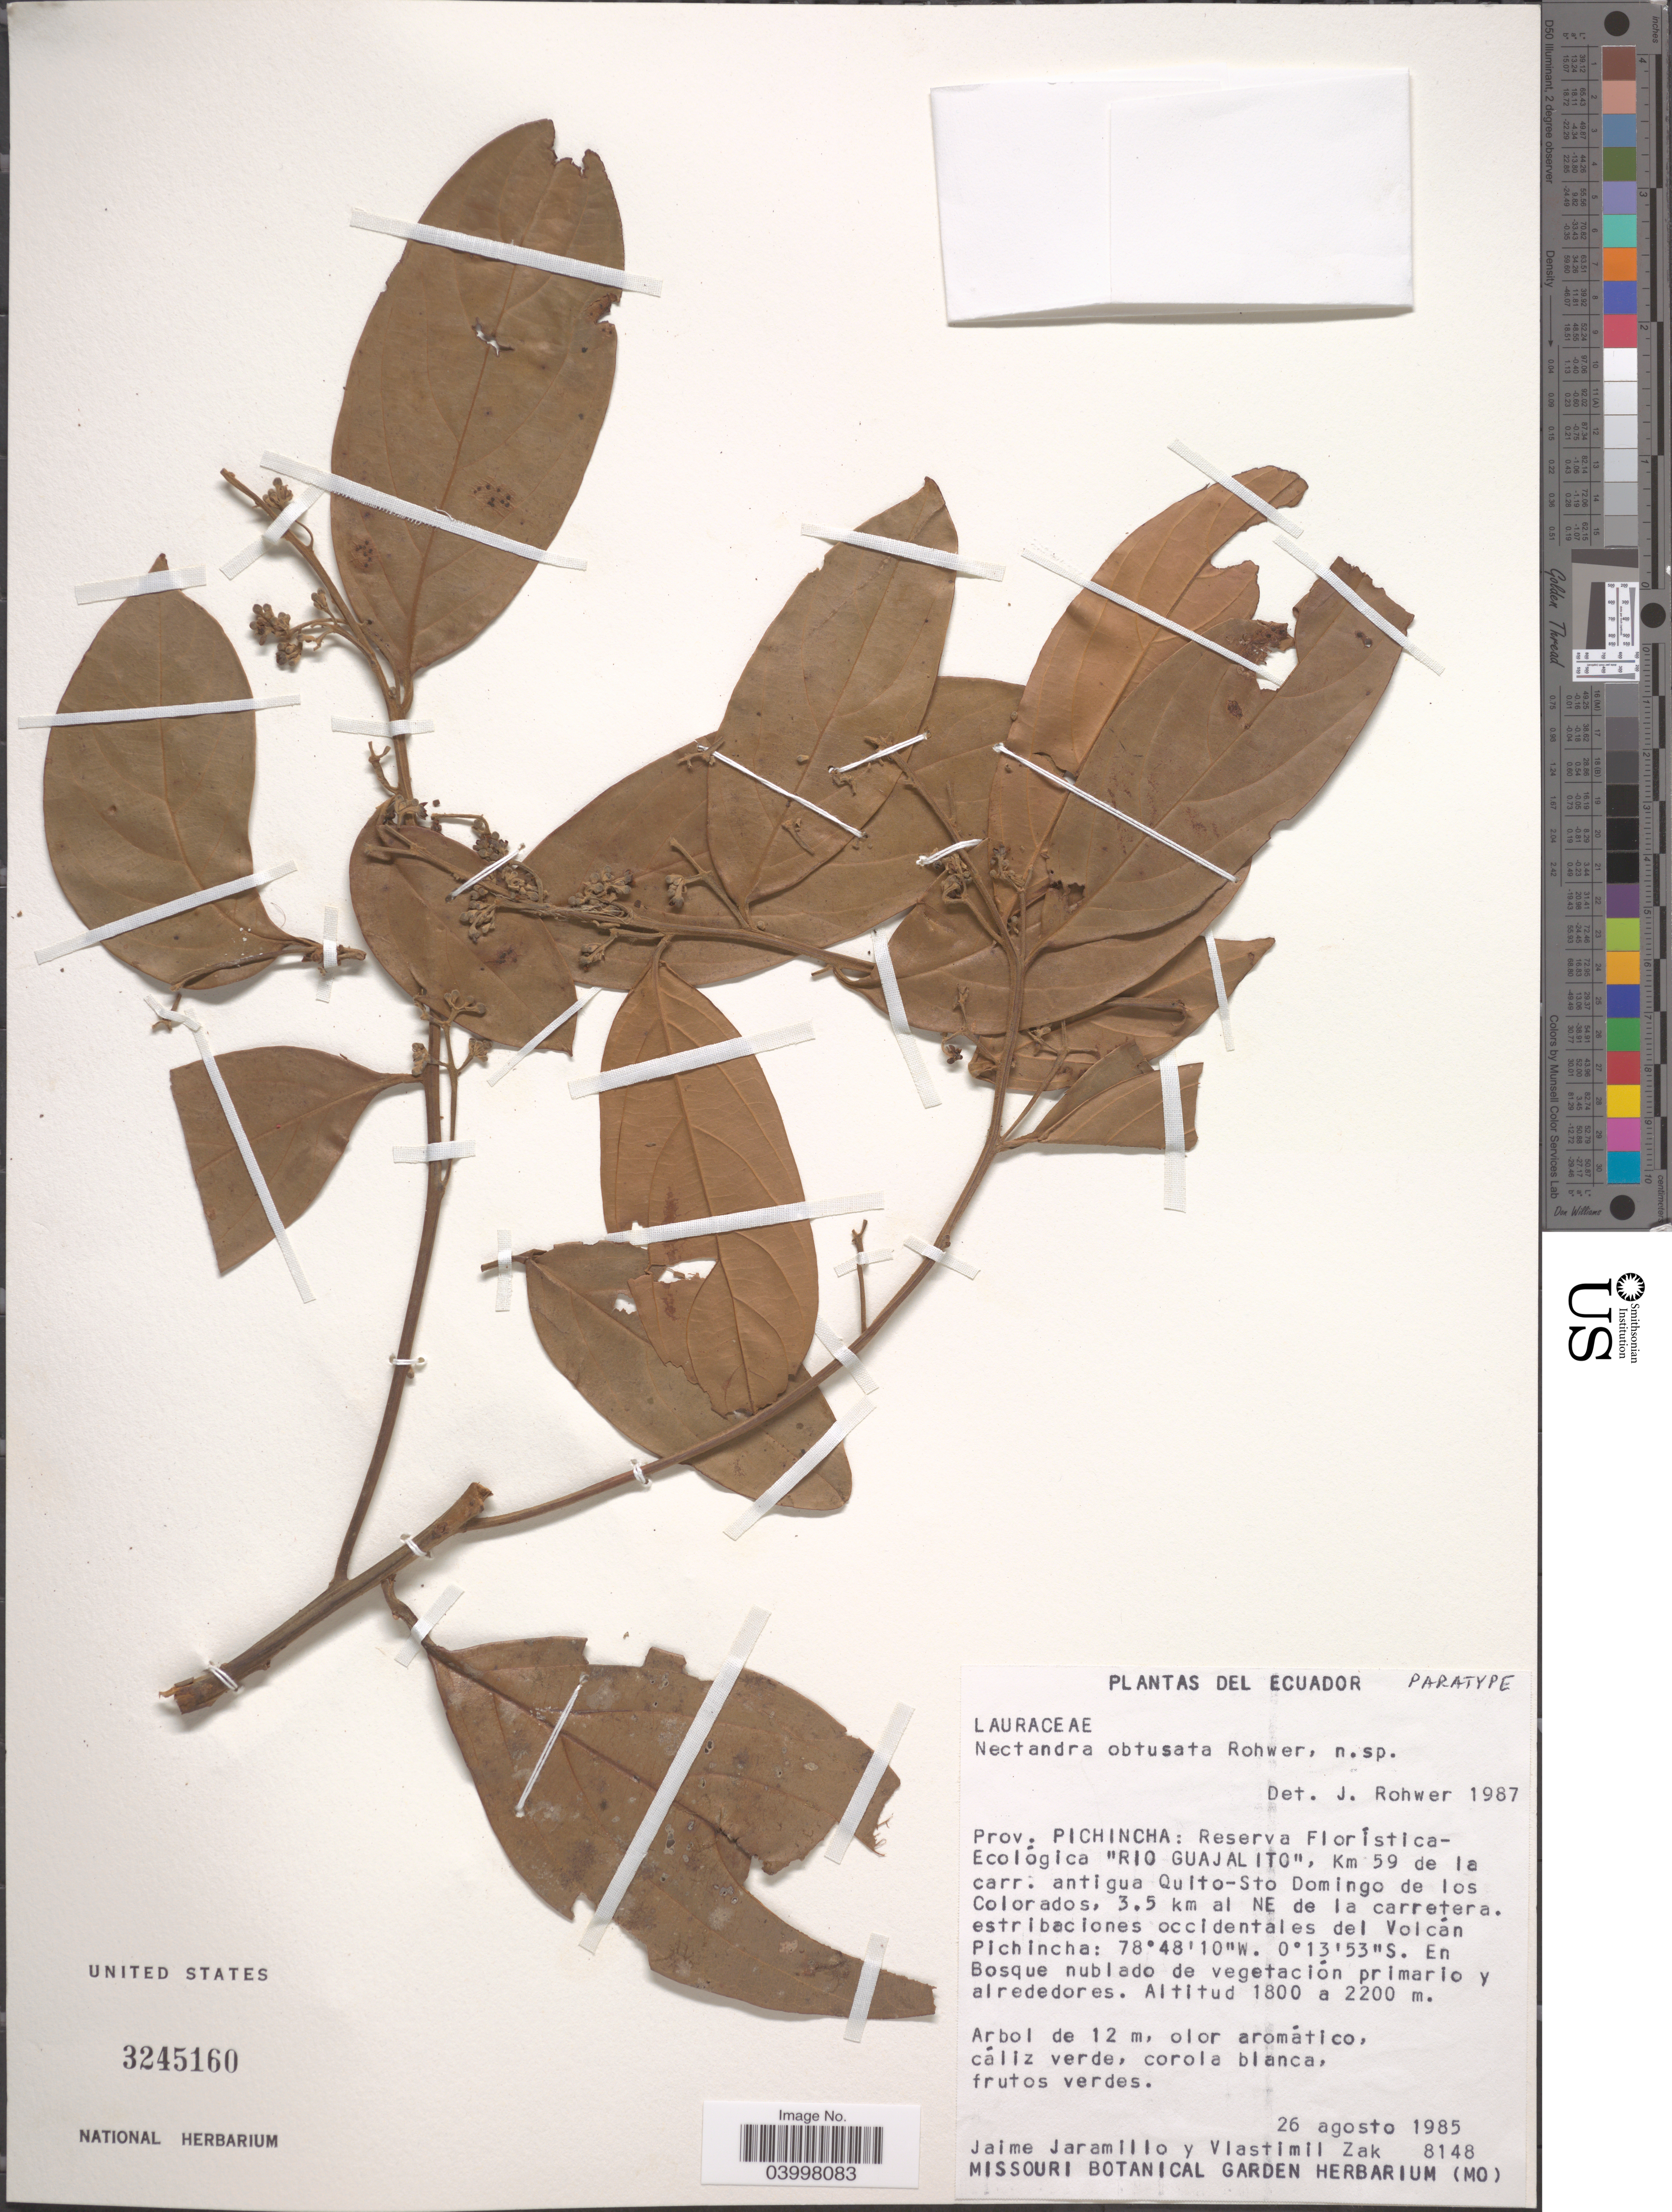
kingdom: Plantae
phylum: Tracheophyta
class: Magnoliopsida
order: Laurales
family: Lauraceae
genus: Nectandra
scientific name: Nectandra obtusata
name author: Rohwer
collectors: J. Jaramillo & V. Zak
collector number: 8148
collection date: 1985-08-26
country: Ecuador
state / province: Pichincha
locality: Reserva Florística-Ecológica 'Rio Guajalito', Km 59 de la carr. antigua Quito-Sto Domingo de los Colorados, 3.5 km al NE de la carretera. Estribaciones occidentales del Volcán Pichincha.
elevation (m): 1800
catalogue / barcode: US 3245160